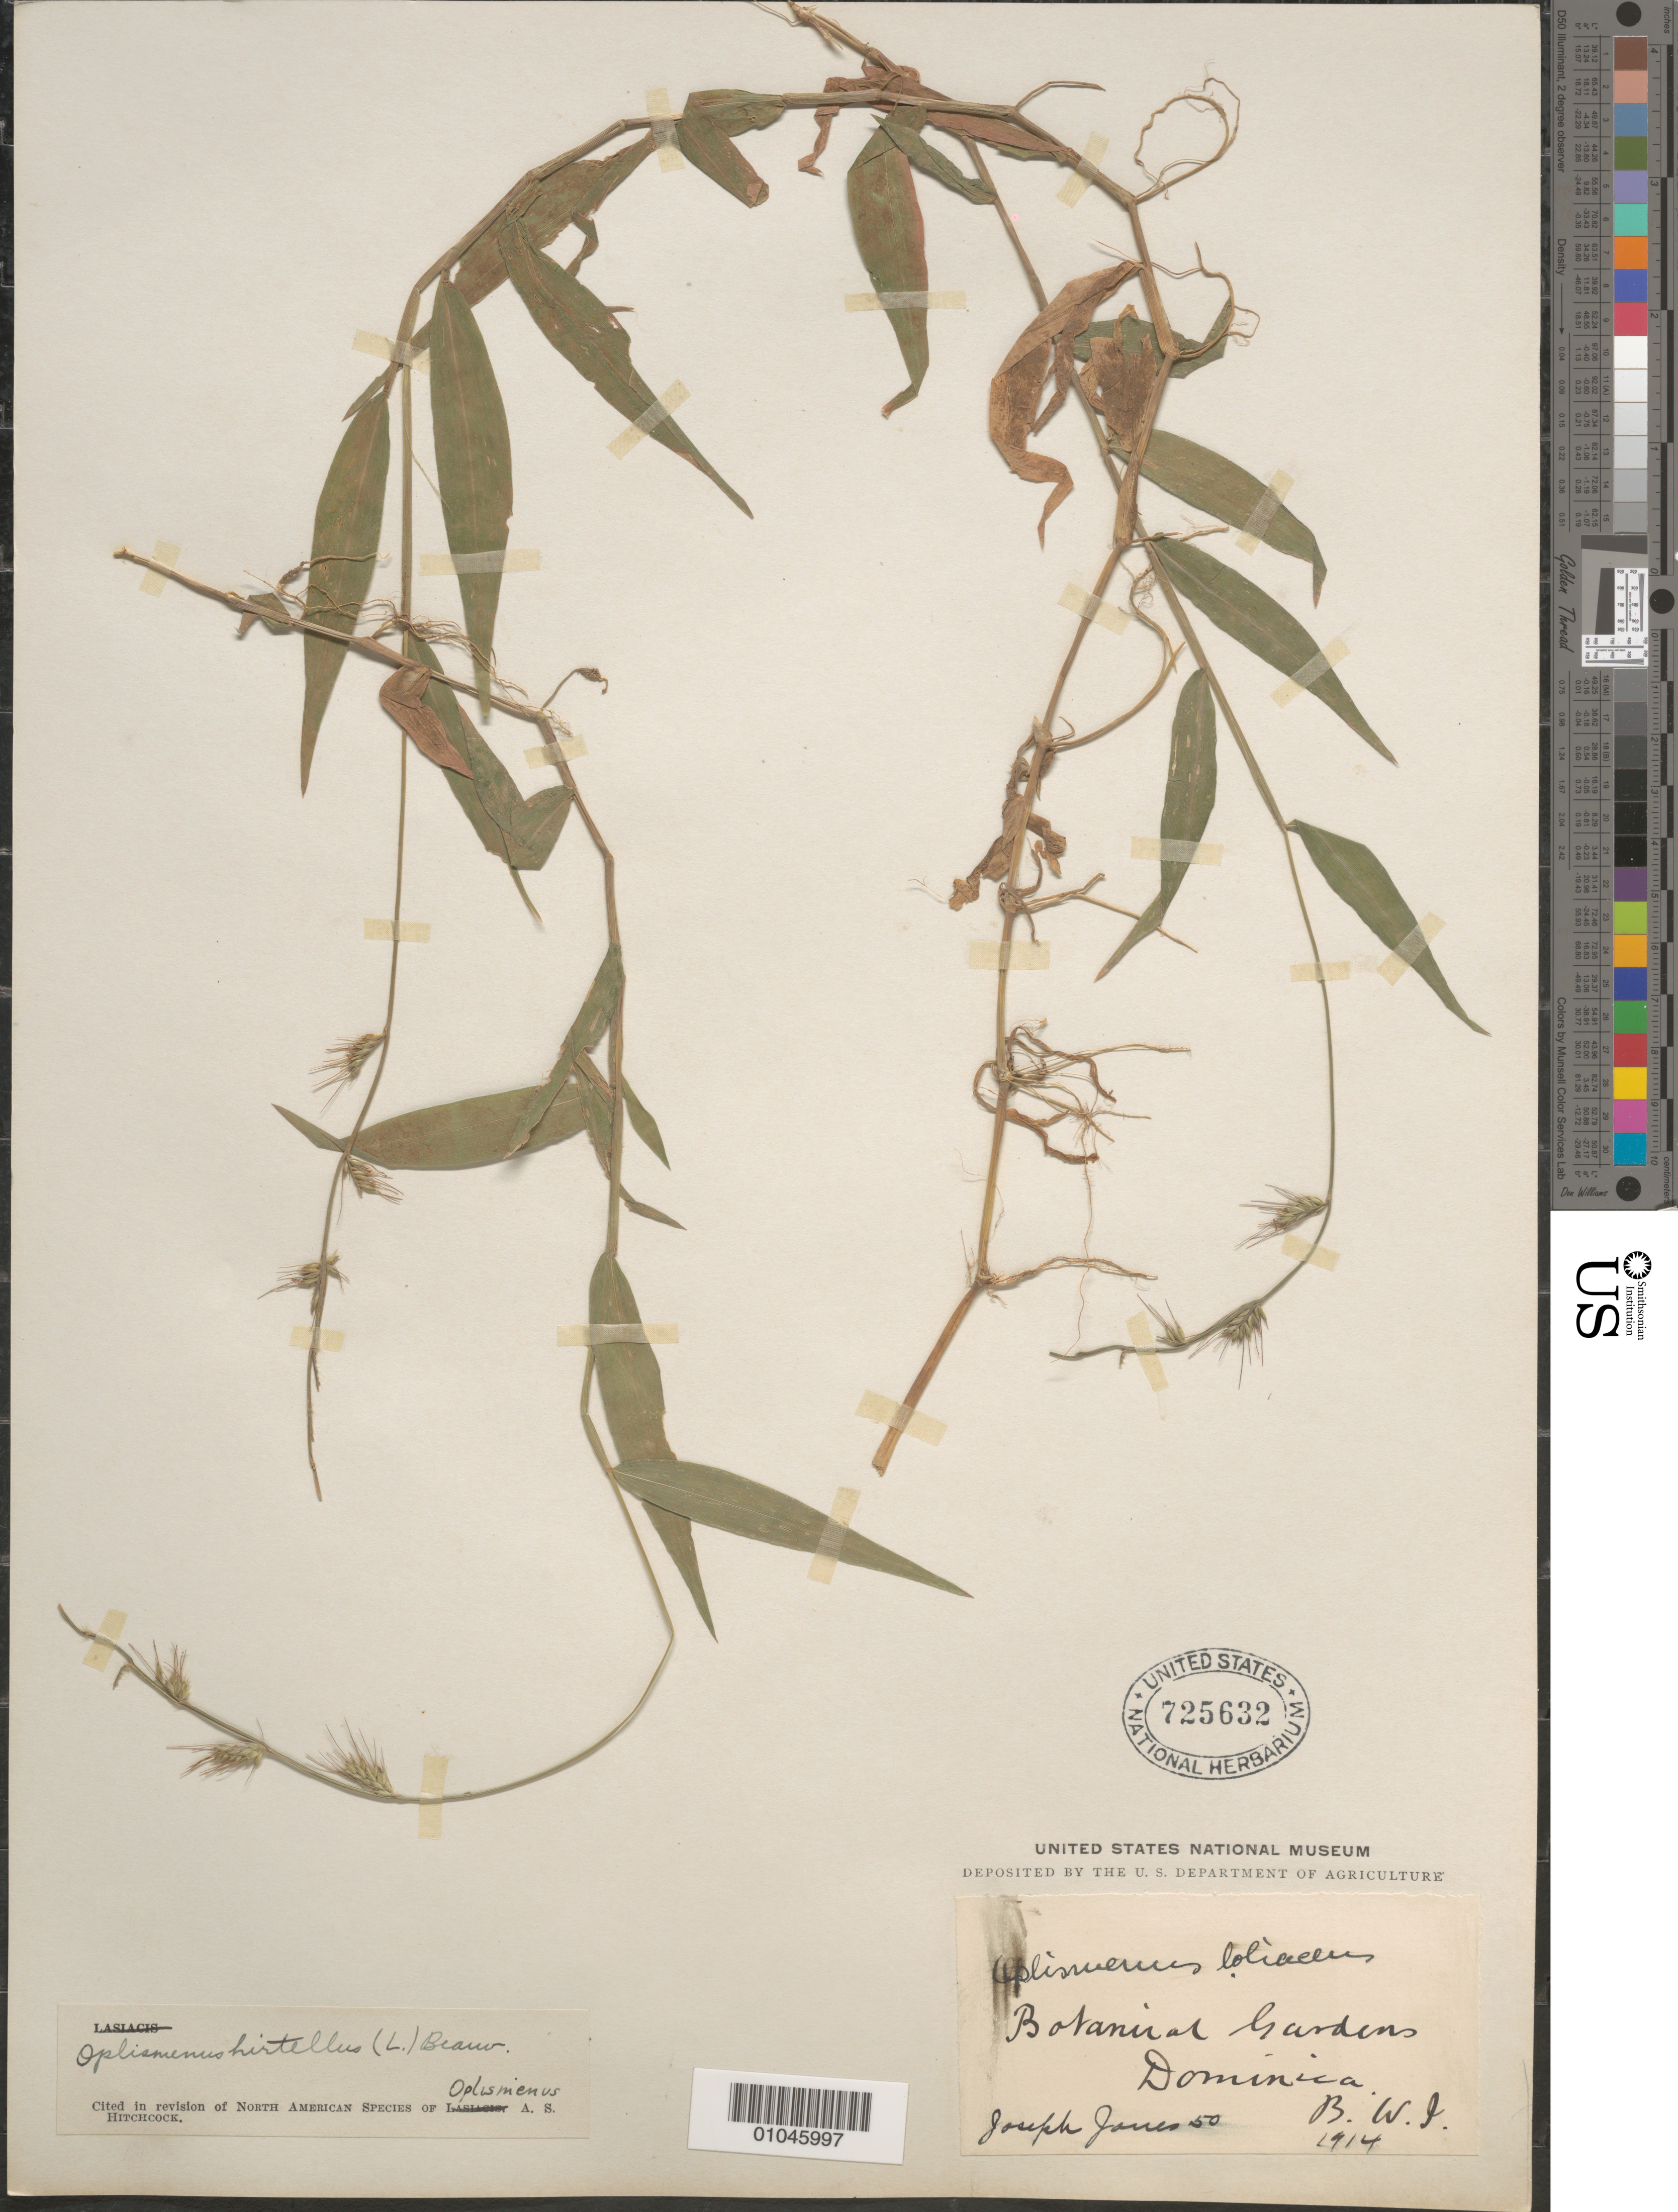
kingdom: Plantae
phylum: Tracheophyta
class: Liliopsida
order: Poales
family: Poaceae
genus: Oplismenus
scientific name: Oplismenus hirtellus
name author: (L.) P. Beauv.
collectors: J. Jahn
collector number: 50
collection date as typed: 1914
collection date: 1914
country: Dominica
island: Dominica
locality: Botanical Gardens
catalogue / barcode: US 725632